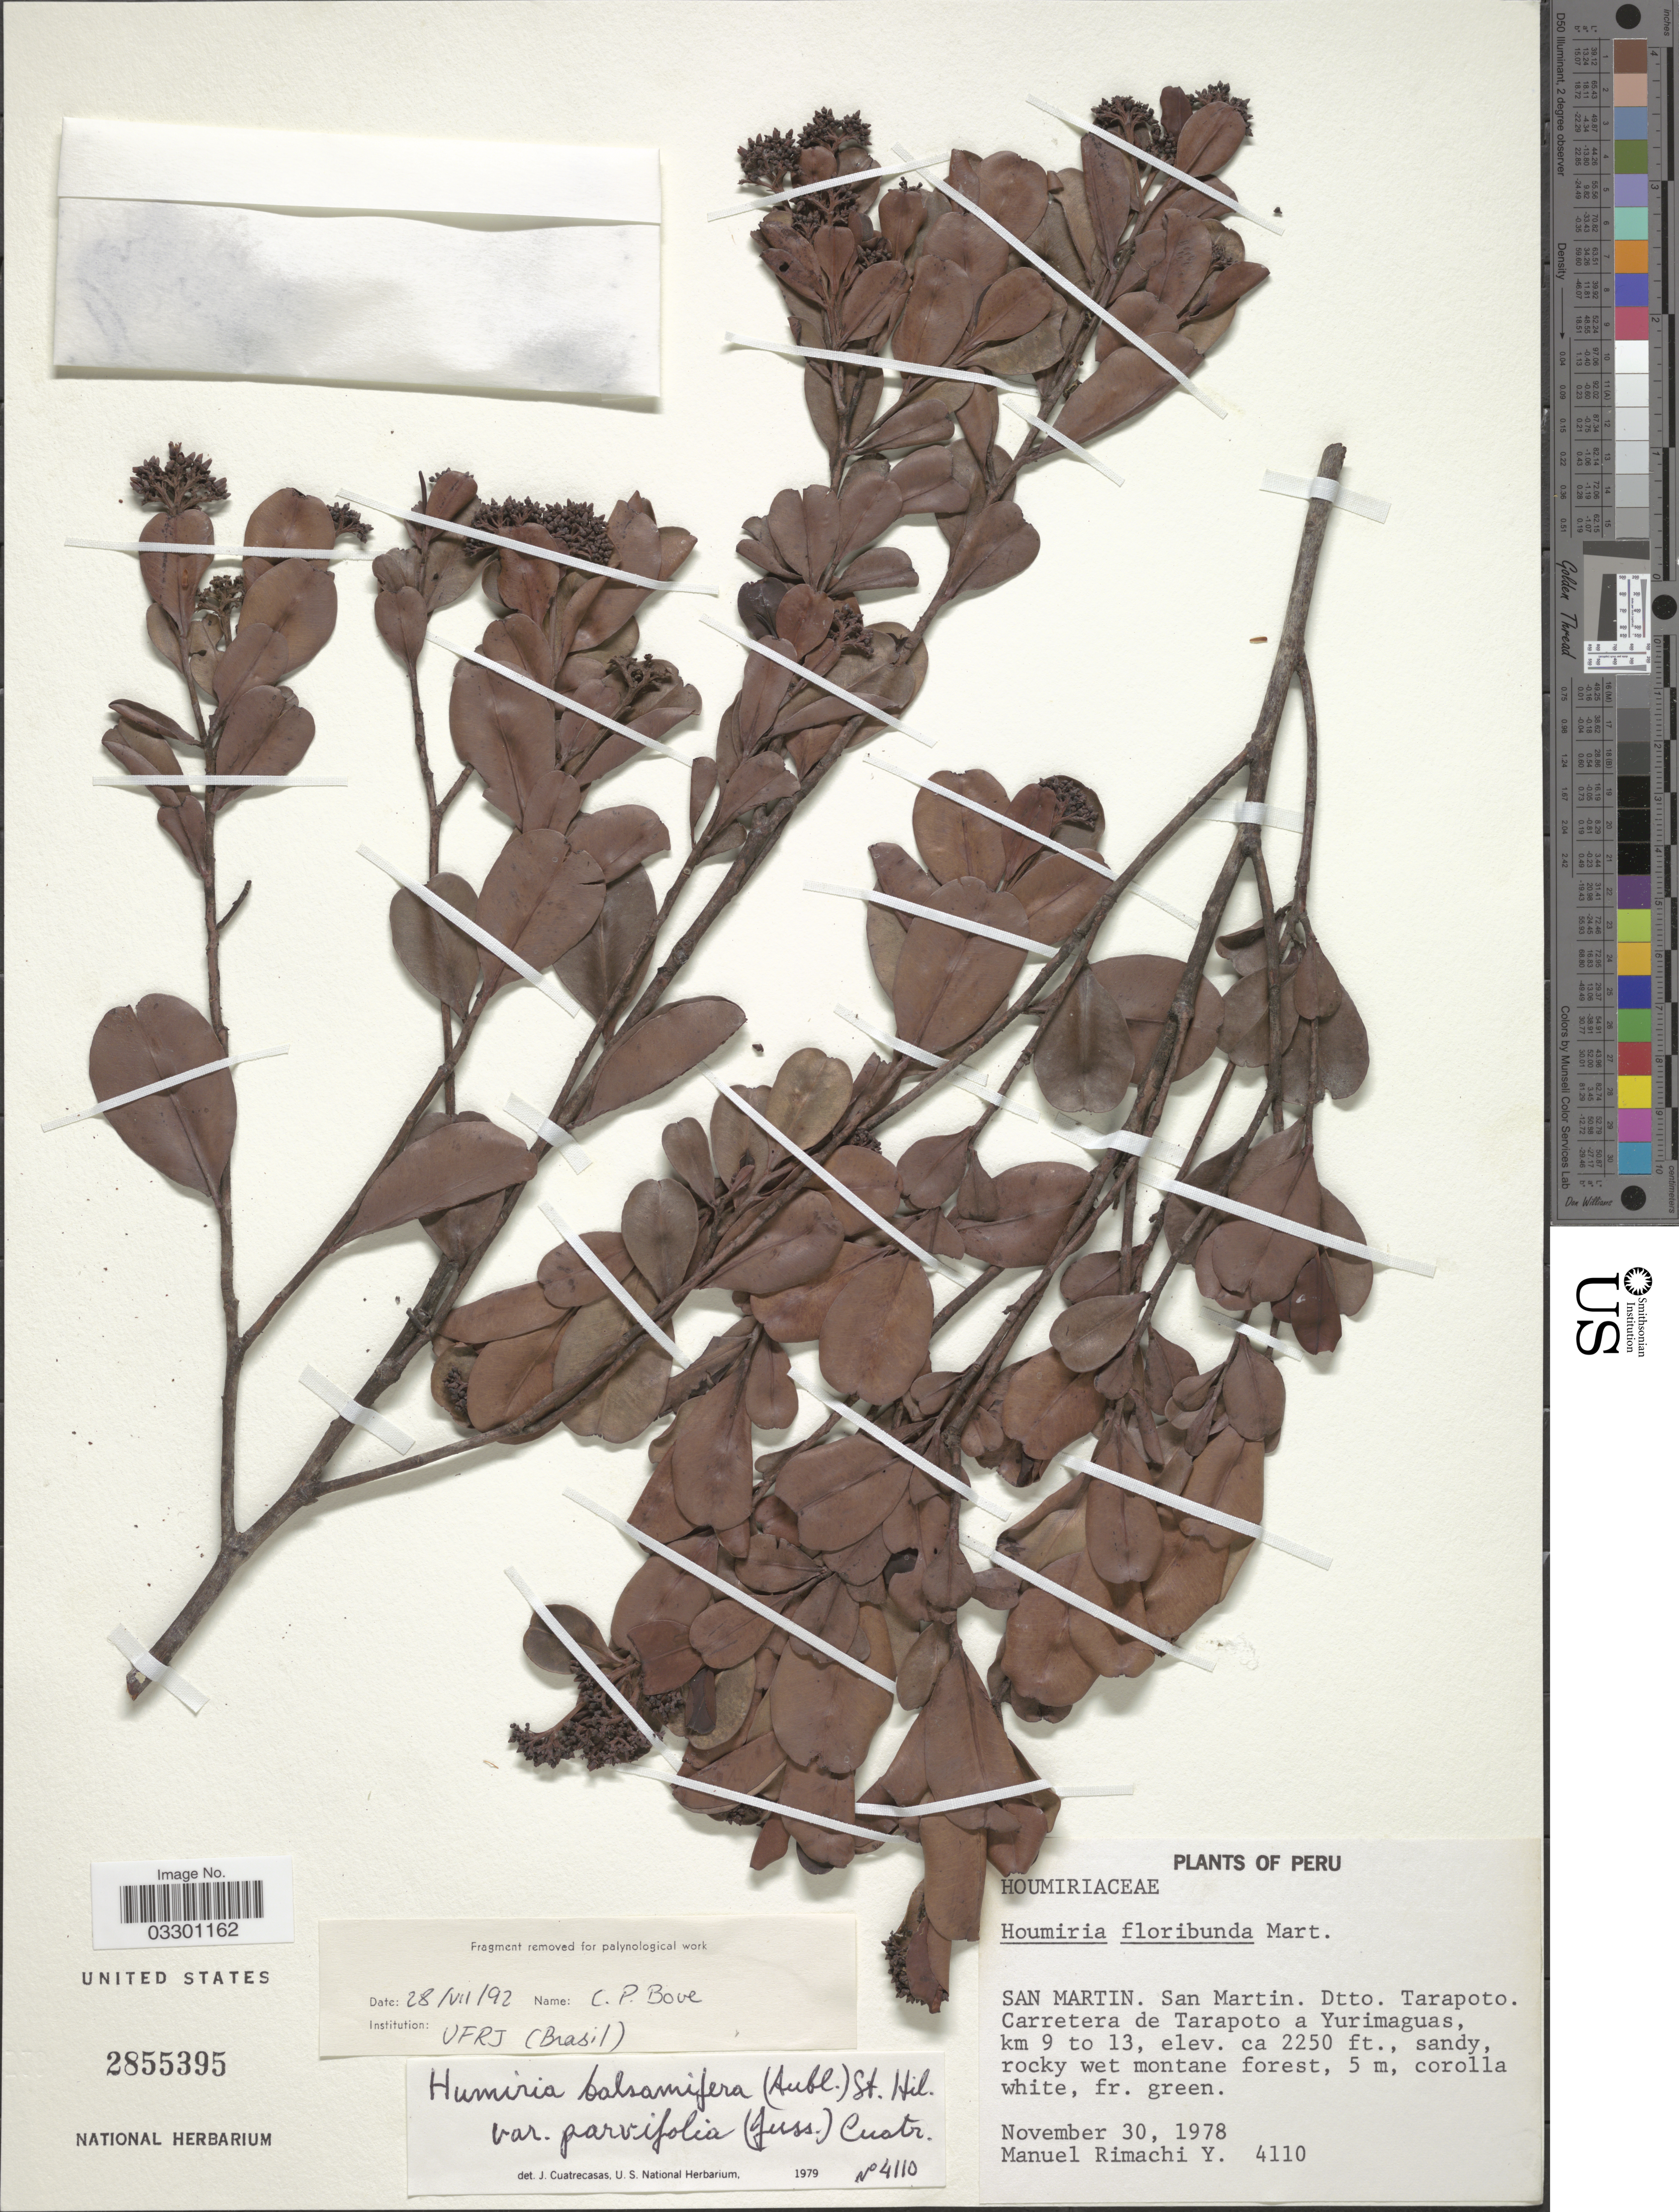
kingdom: Plantae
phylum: Tracheophyta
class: Magnoliopsida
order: Malpighiales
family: Humiriaceae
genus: Humiria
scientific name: Humiria balsamifera var. parvifolia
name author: (A. Juss.) Cuatrec.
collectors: M. Rimachi Y.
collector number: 4110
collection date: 1978-11-30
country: Peru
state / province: San Martín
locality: San Martin. Dtto. Tarapoto. Carretera de Tarapoto a Yurimaguas, km 9 to 13.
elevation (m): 686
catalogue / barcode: US 2855395